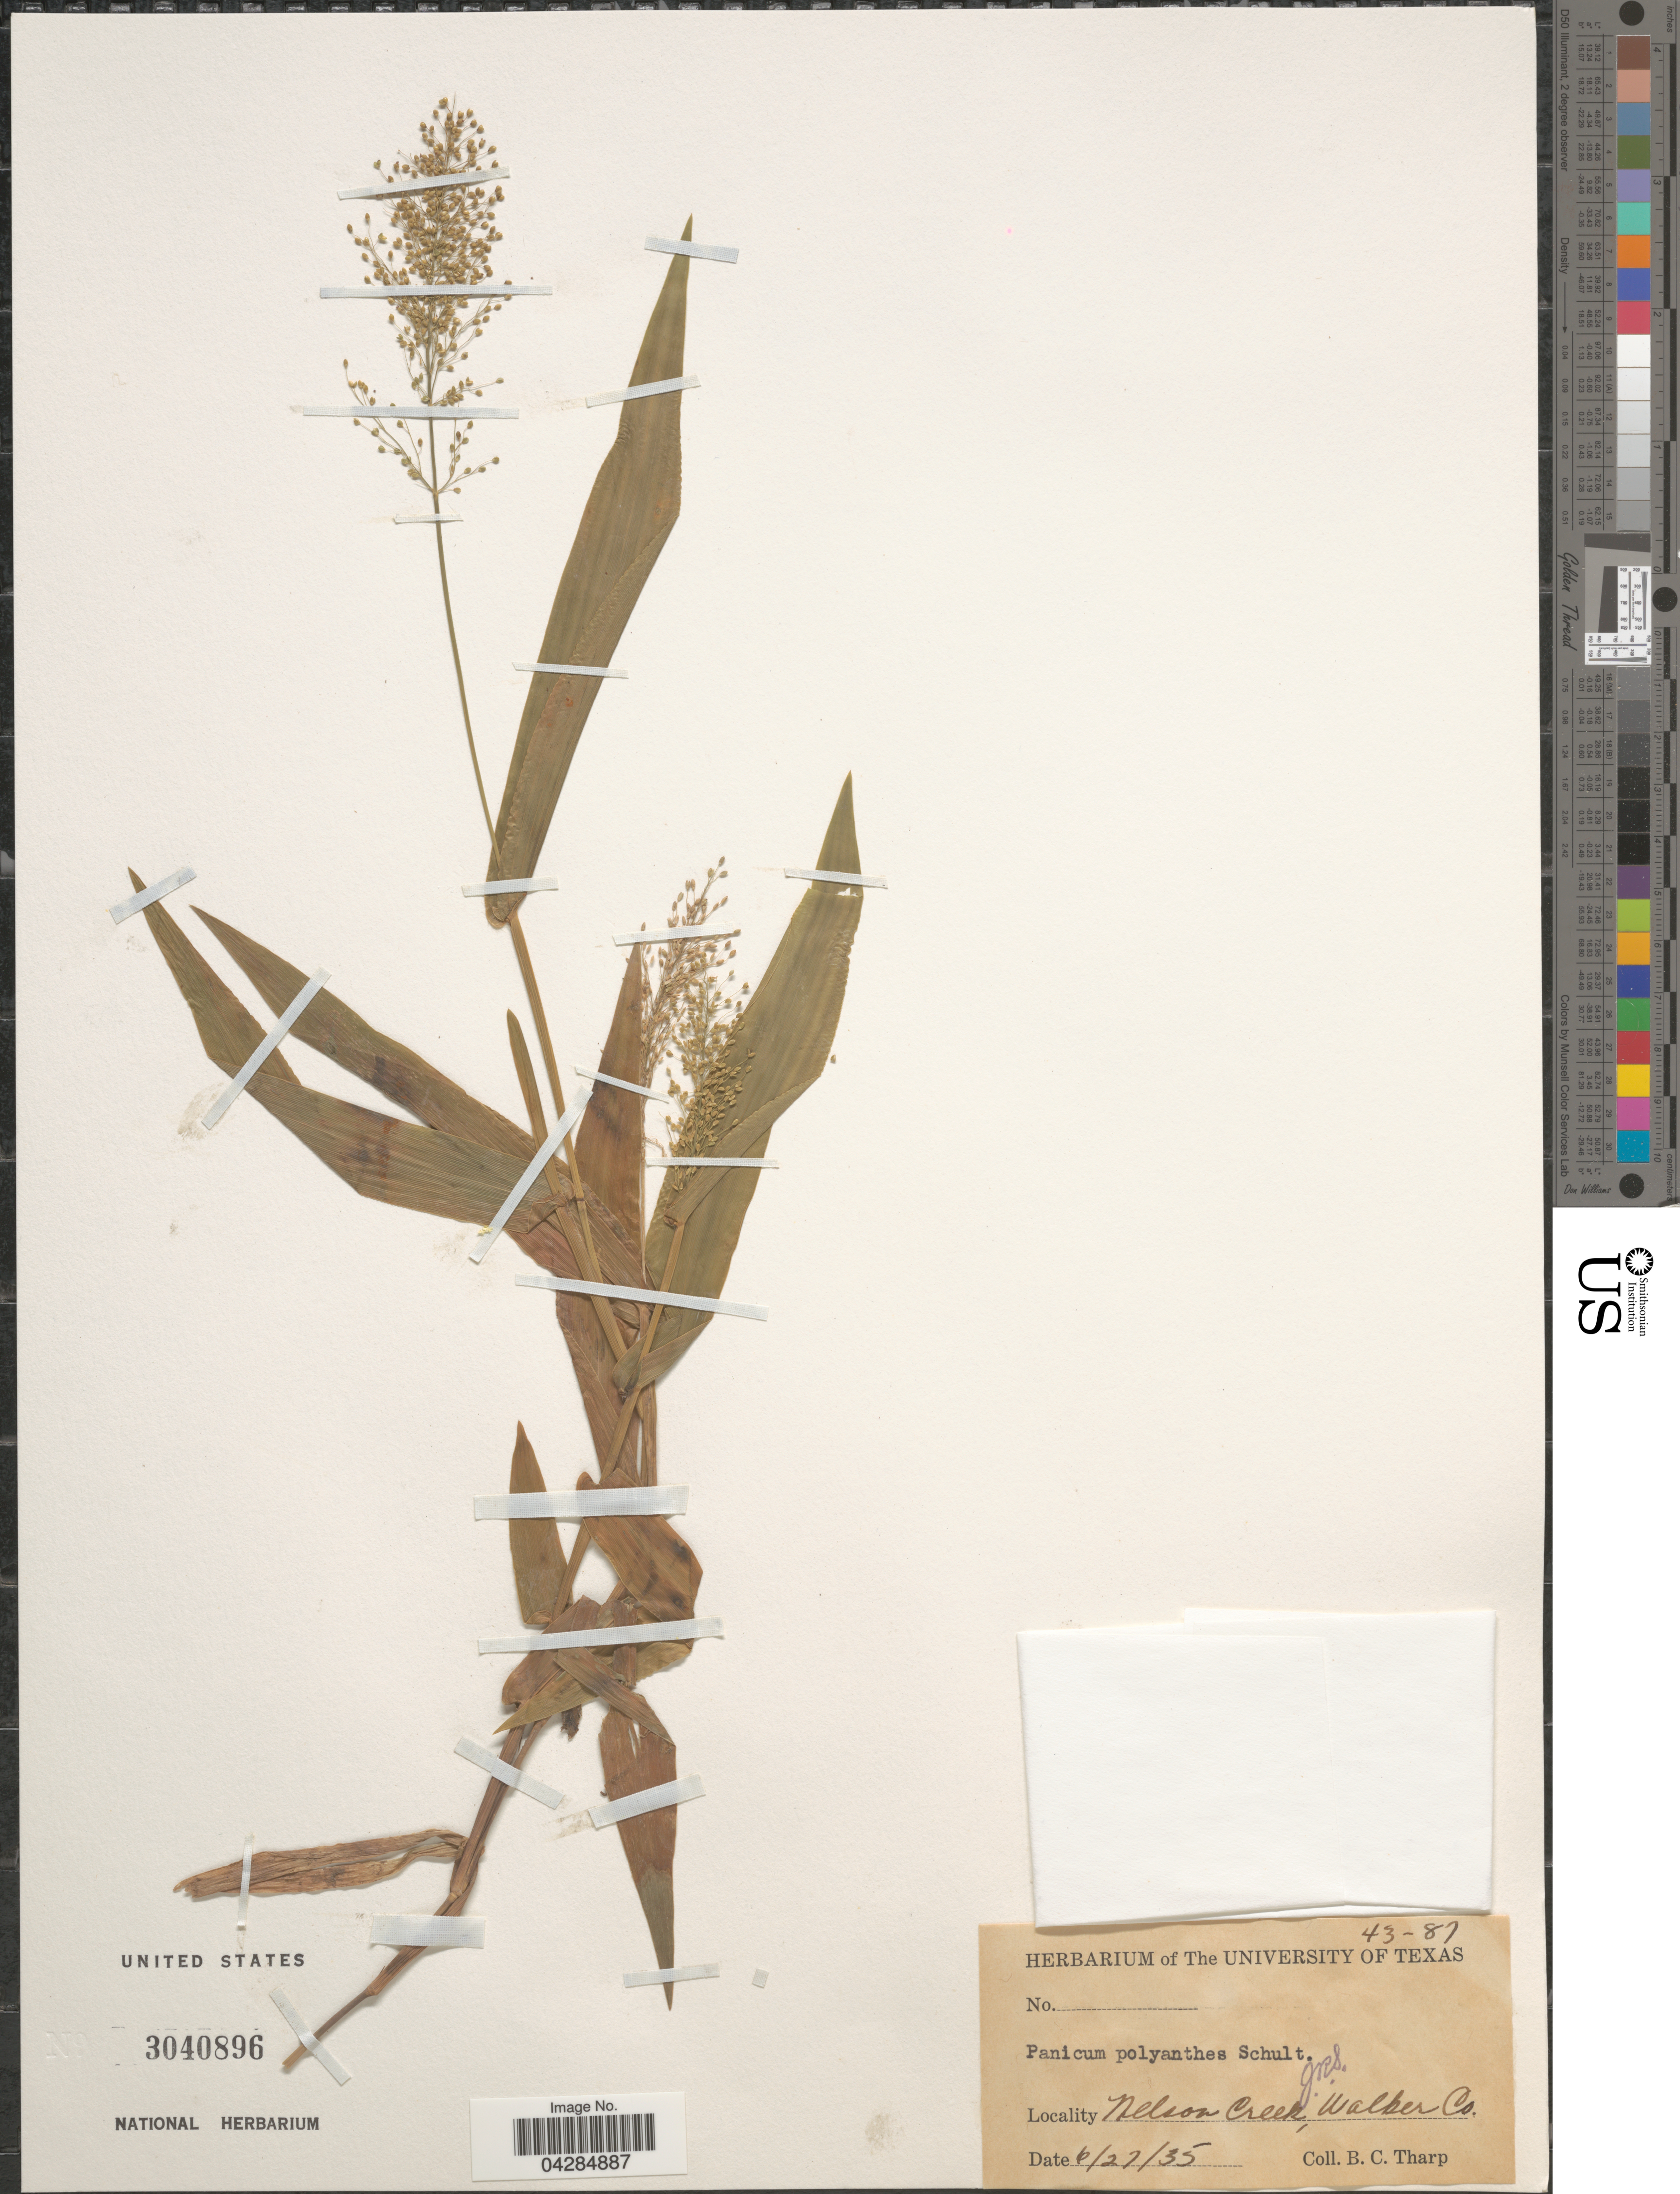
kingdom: Plantae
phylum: Tracheophyta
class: Liliopsida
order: Poales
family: Poaceae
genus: Dichanthelium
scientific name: Dichanthelium polyanthes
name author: (Schult.) Mohlenbr.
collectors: B. C. Tharp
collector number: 43-87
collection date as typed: Transcribed d/m/y: 27/6/35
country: United States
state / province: Texas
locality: Nelson Creek, Walker Co.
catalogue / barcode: US 3040896